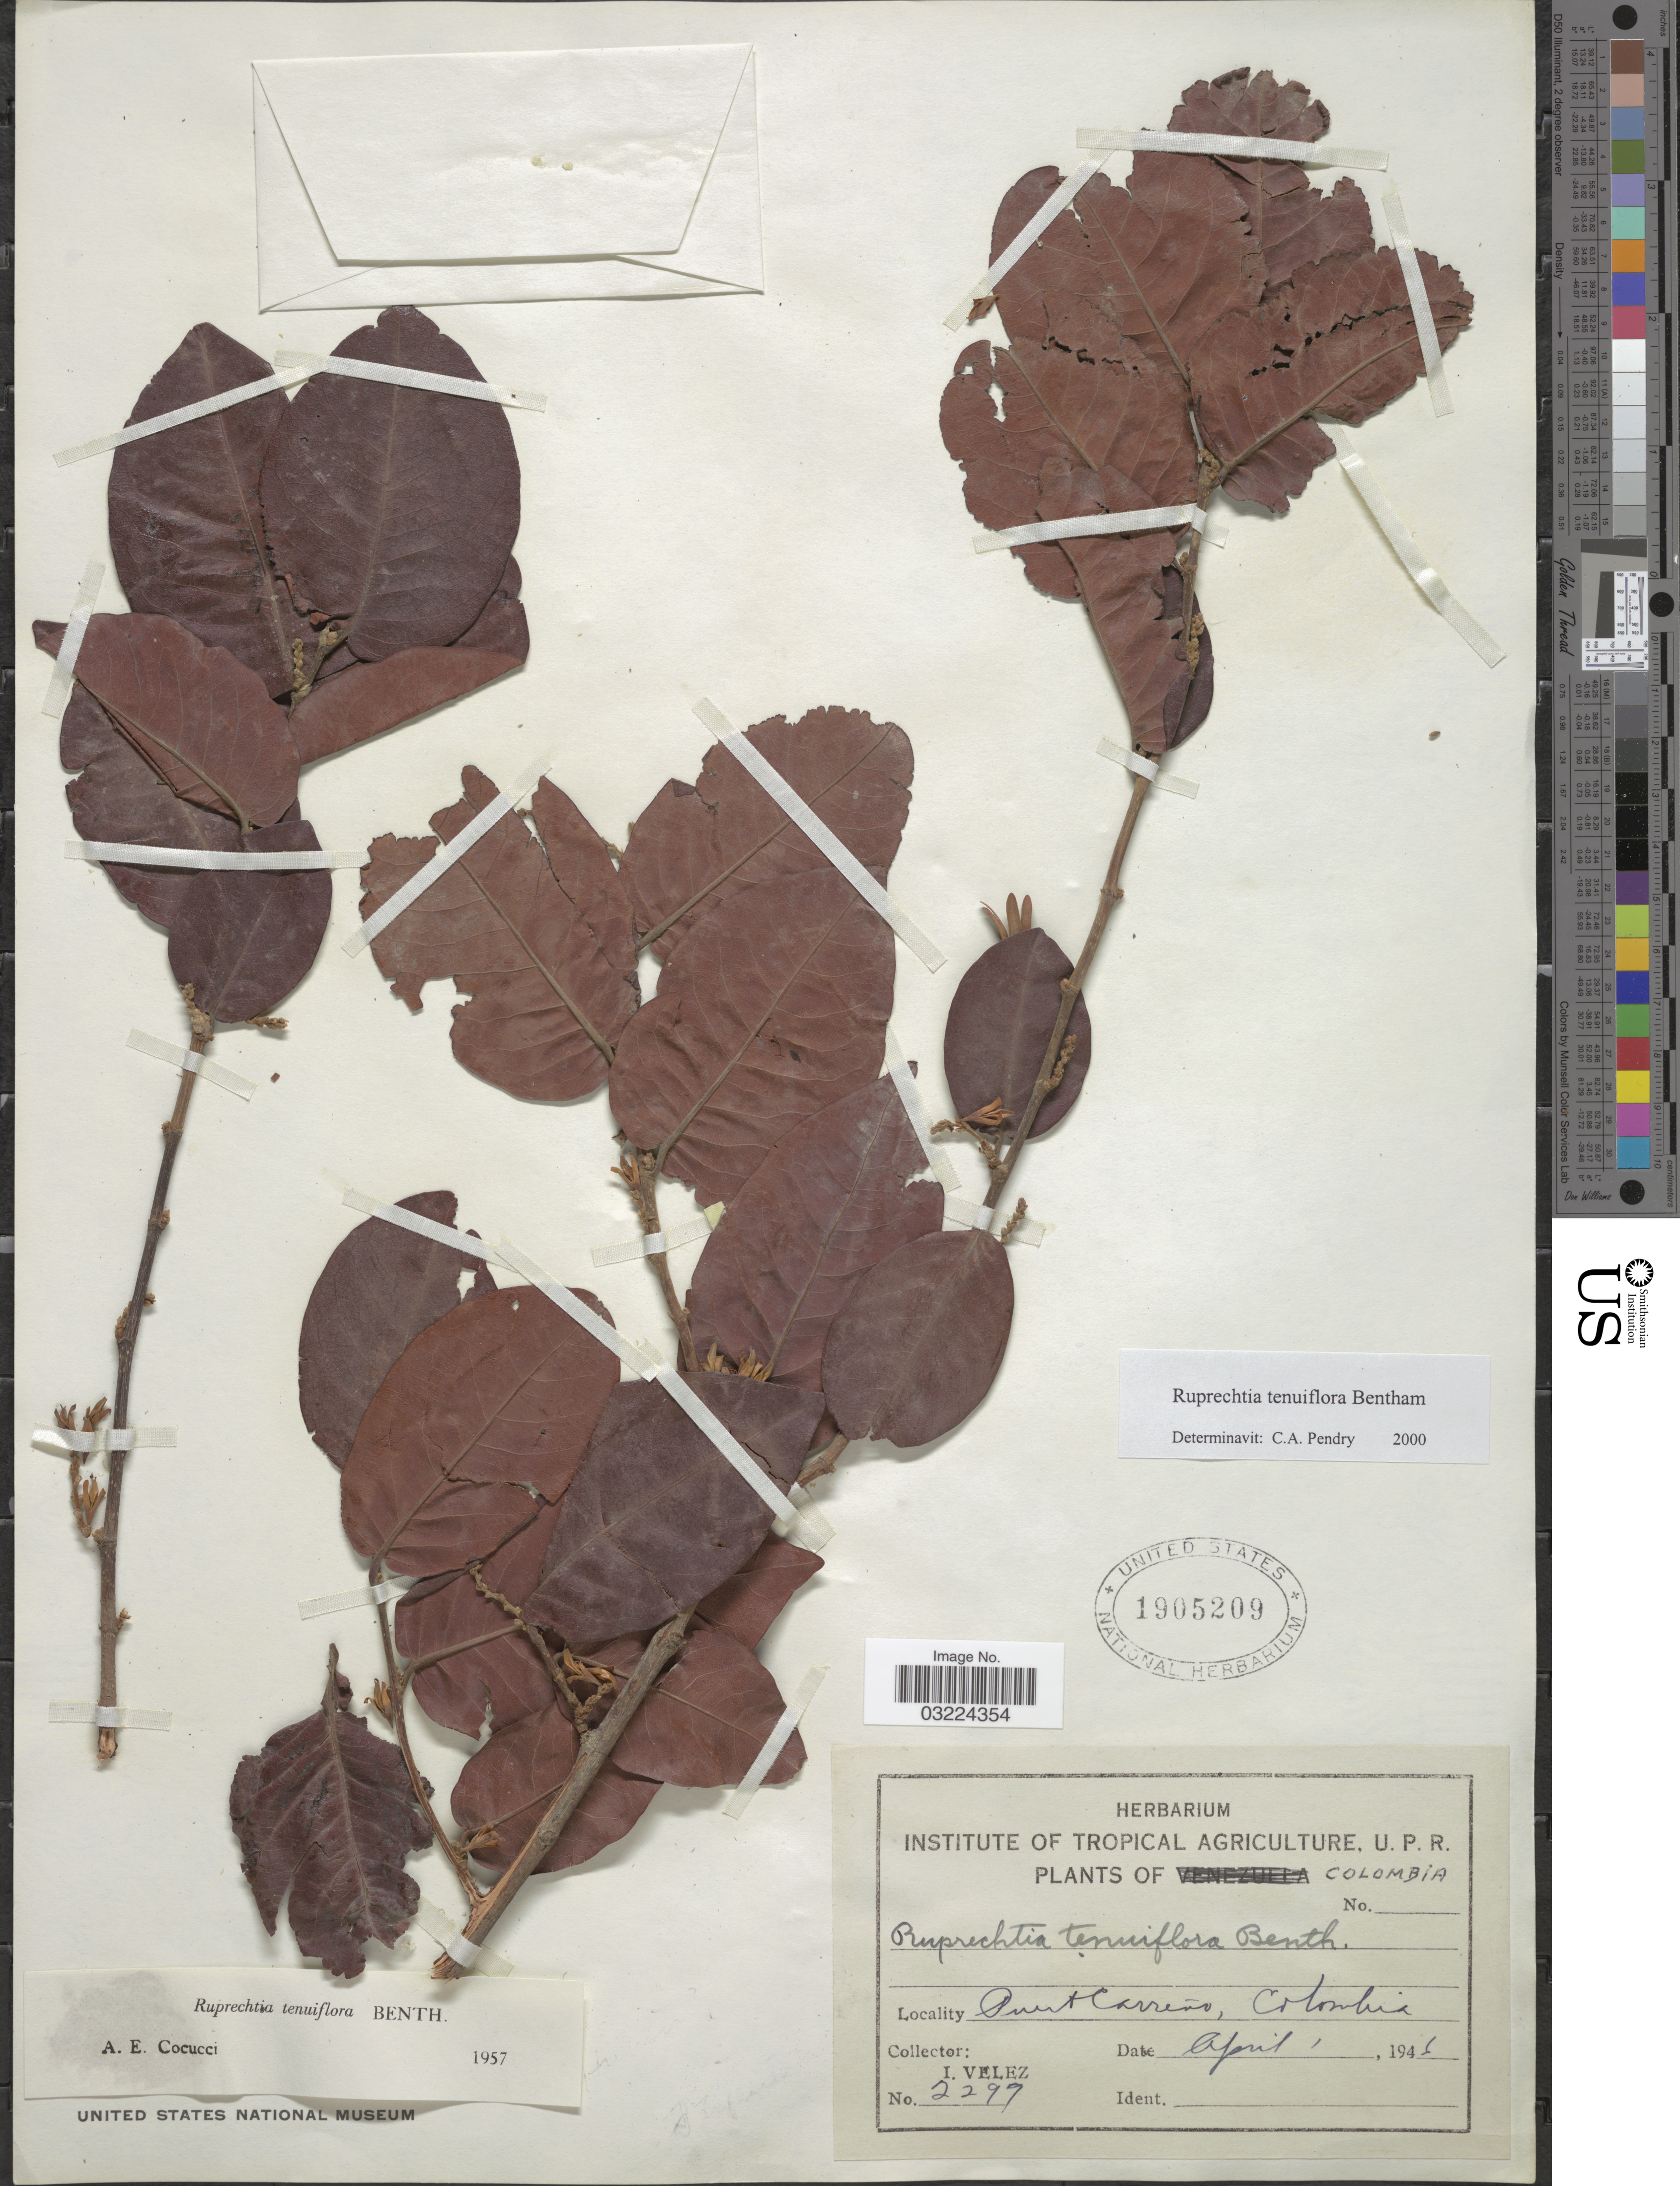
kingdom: Plantae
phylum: Tracheophyta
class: Magnoliopsida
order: Caryophyllales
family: Polygonaceae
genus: Ruprechtia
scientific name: Ruprechtia tenuiflora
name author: Benth.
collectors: I. Velez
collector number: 2299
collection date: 1946-04-01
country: Colombia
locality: Punt Carreño.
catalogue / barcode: US 1905209